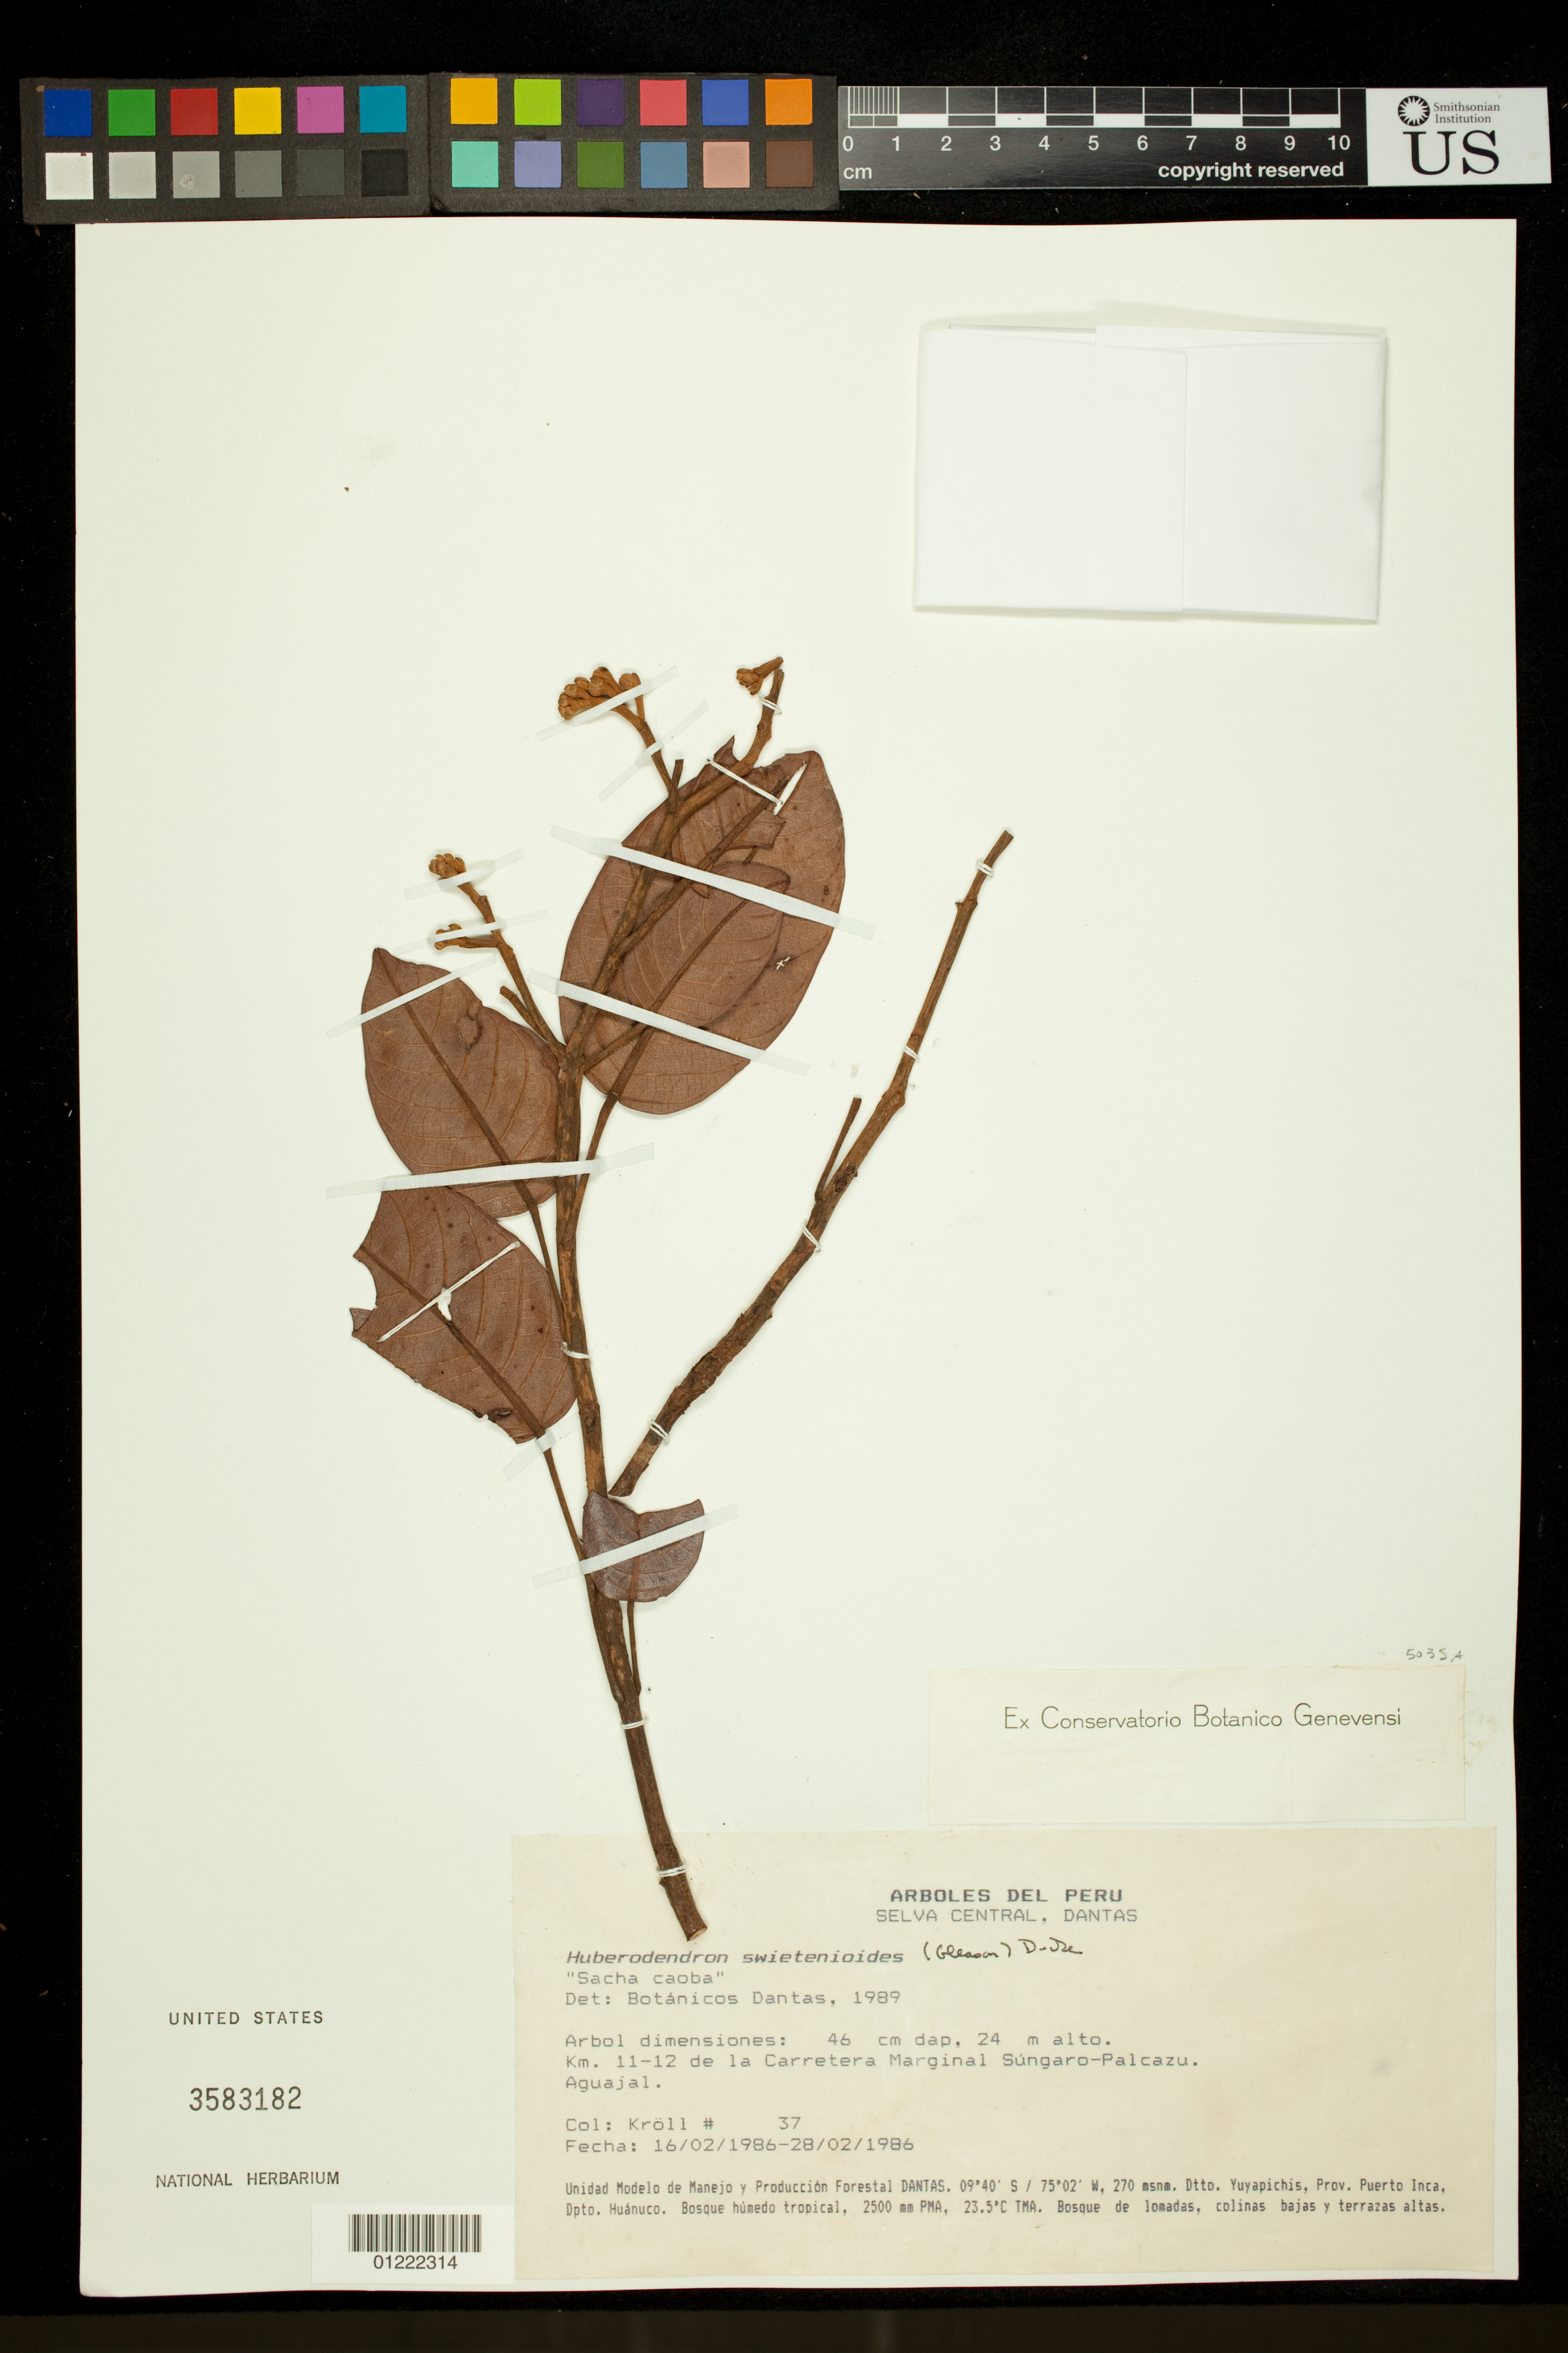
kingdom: Plantae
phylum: Tracheophyta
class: Magnoliopsida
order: Malvales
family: Malvaceae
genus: Huberodendron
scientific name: Huberodendron swietenioides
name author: (Gleason) Ducke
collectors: Krolll, --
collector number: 37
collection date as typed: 1986-02-16 to 1986-02-28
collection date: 1986-02-16/1986-02-28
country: Peru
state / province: Huánuco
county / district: Puerto Inca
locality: Dtto. Yuyapichis, Prov. Puerto Inca, Dpto Húanuco. Bosque húmedo tropical. Bosque de lomadas, colinas bajas y terrazas altas. Km. 11-12 de la Carretera Marginal Sungaro-Palcazu. Aguajal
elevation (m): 270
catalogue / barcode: US 3583182